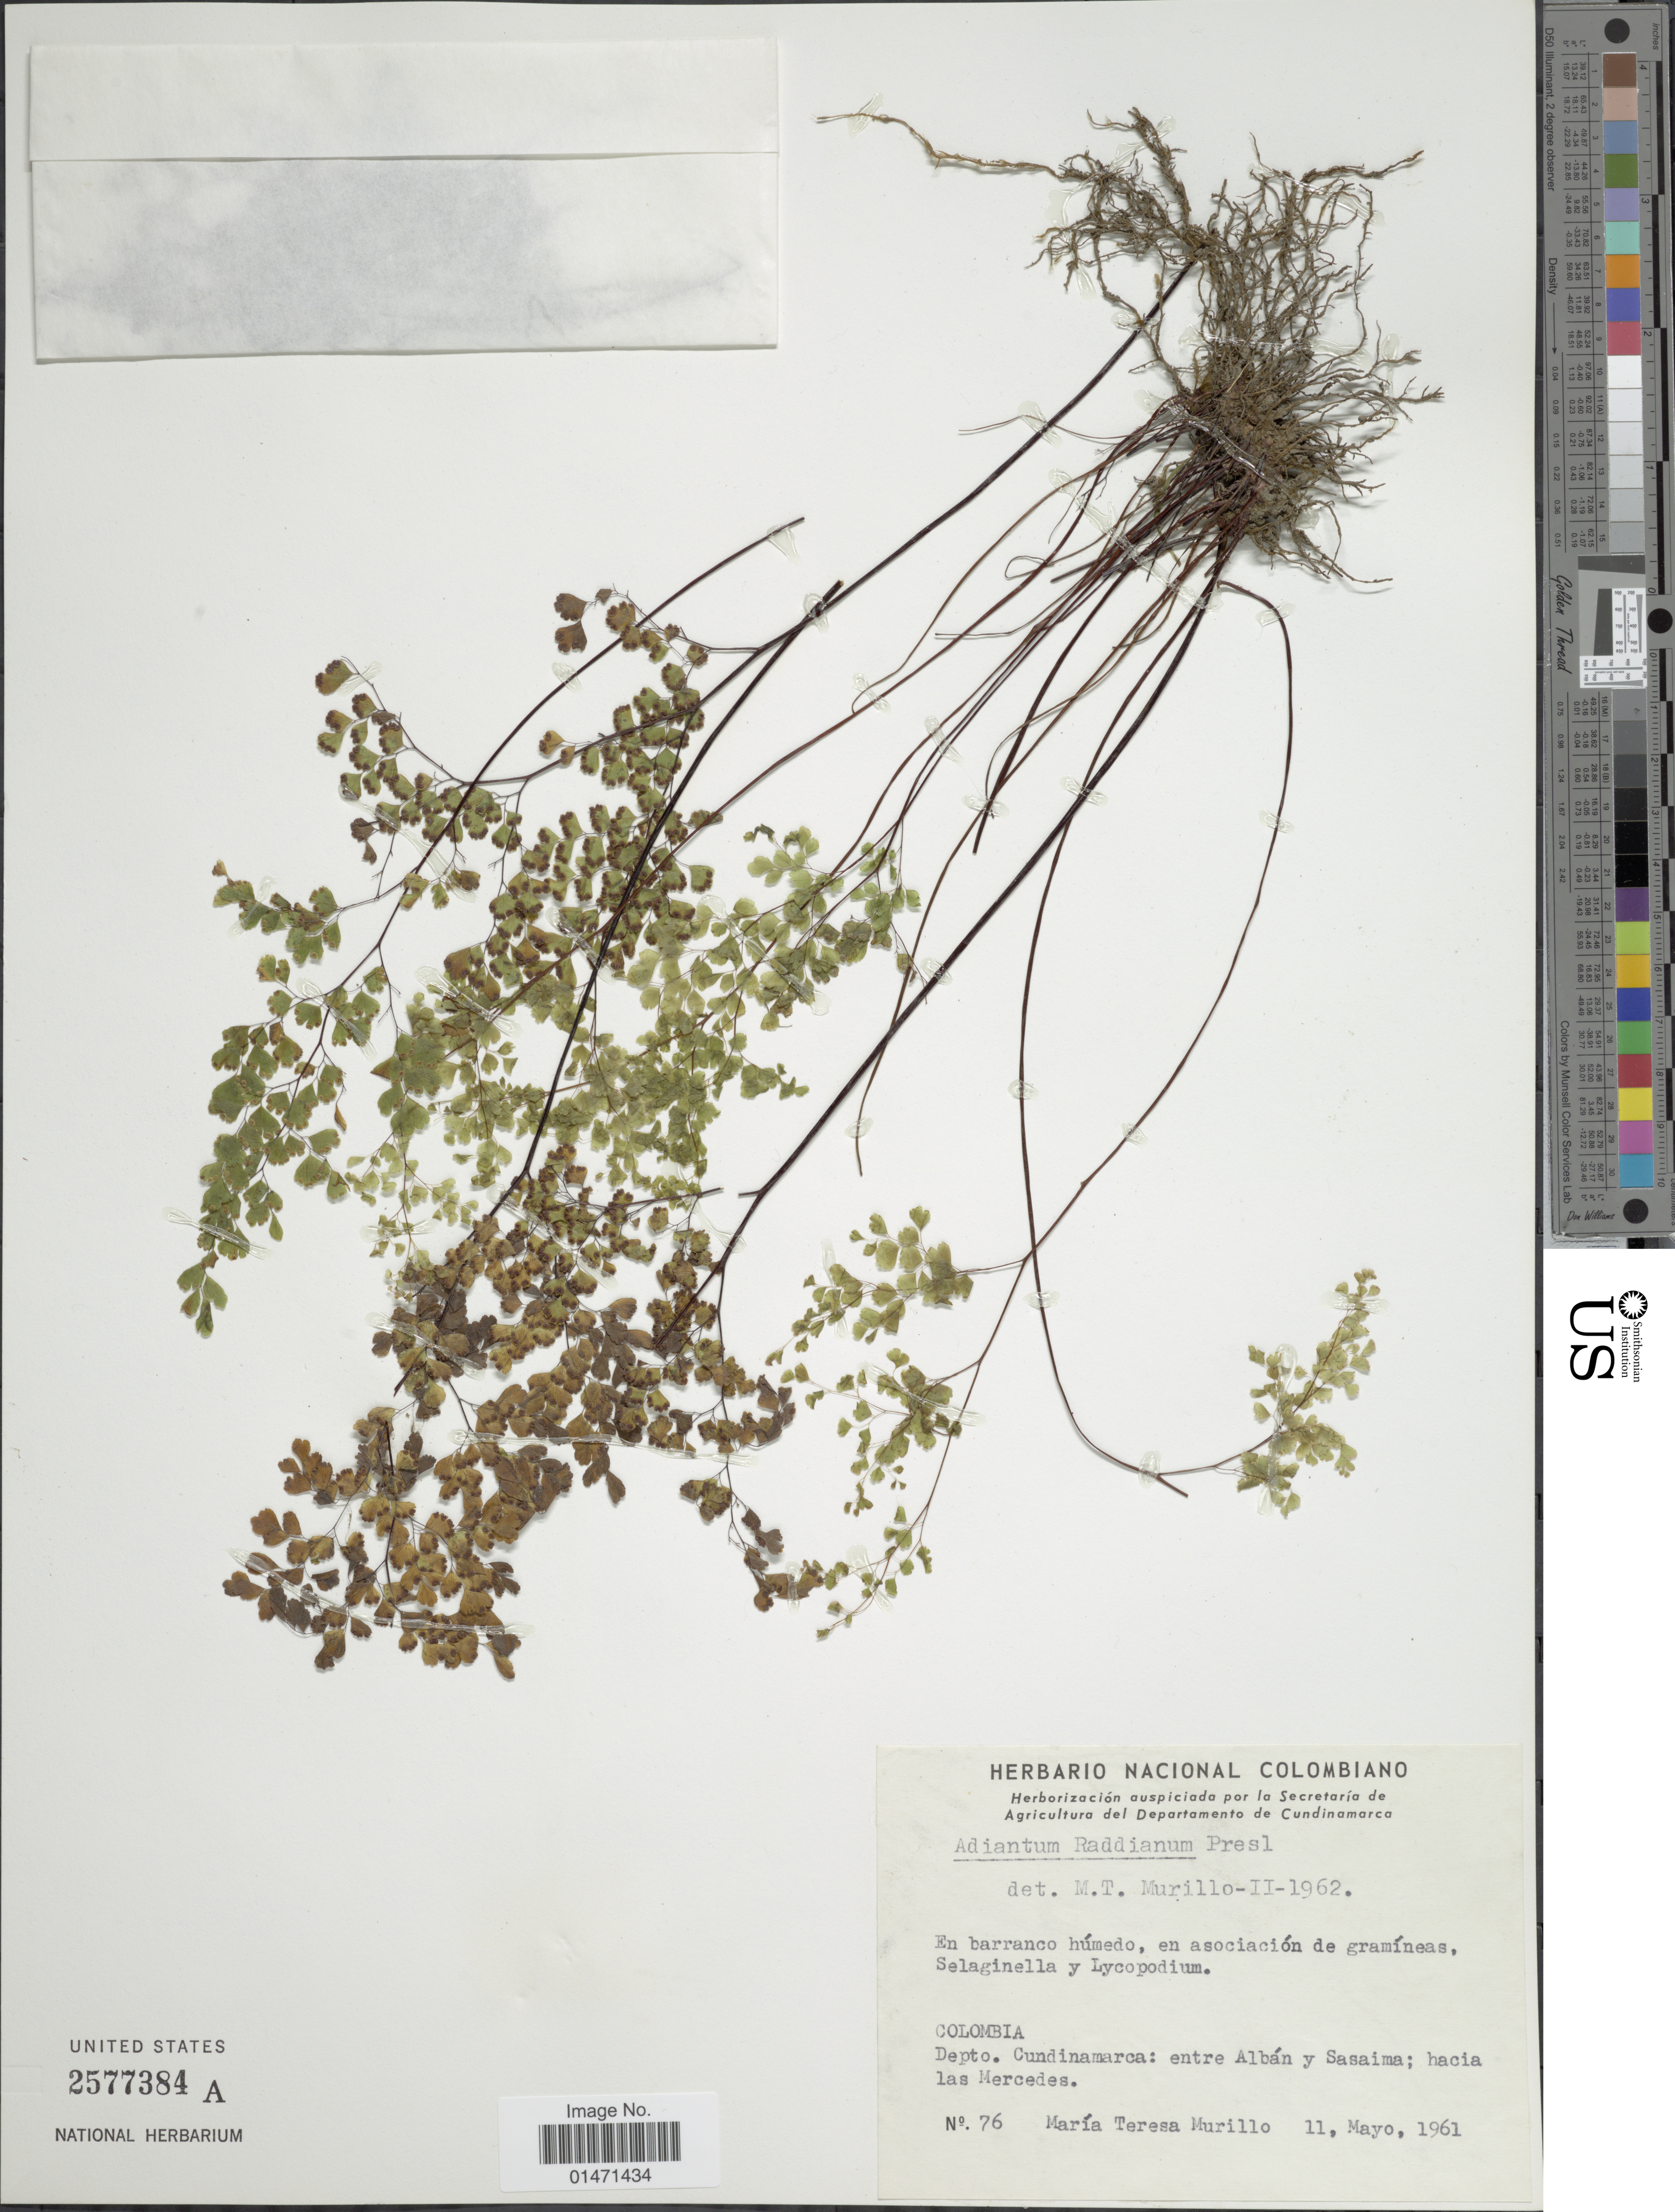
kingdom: Plantae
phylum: Tracheophyta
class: Polypodiopsida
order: Polypodiales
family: Pteridaceae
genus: Adiantum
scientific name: Adiantum raddianum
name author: C. Presl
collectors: M. Murillo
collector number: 76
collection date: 1961-05-11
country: Colombia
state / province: Cundinamarca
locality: Colombia, Depto. Cundinamarca: entre Albán y Sasaima; hacia las Mercedes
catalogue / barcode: US 2577384A